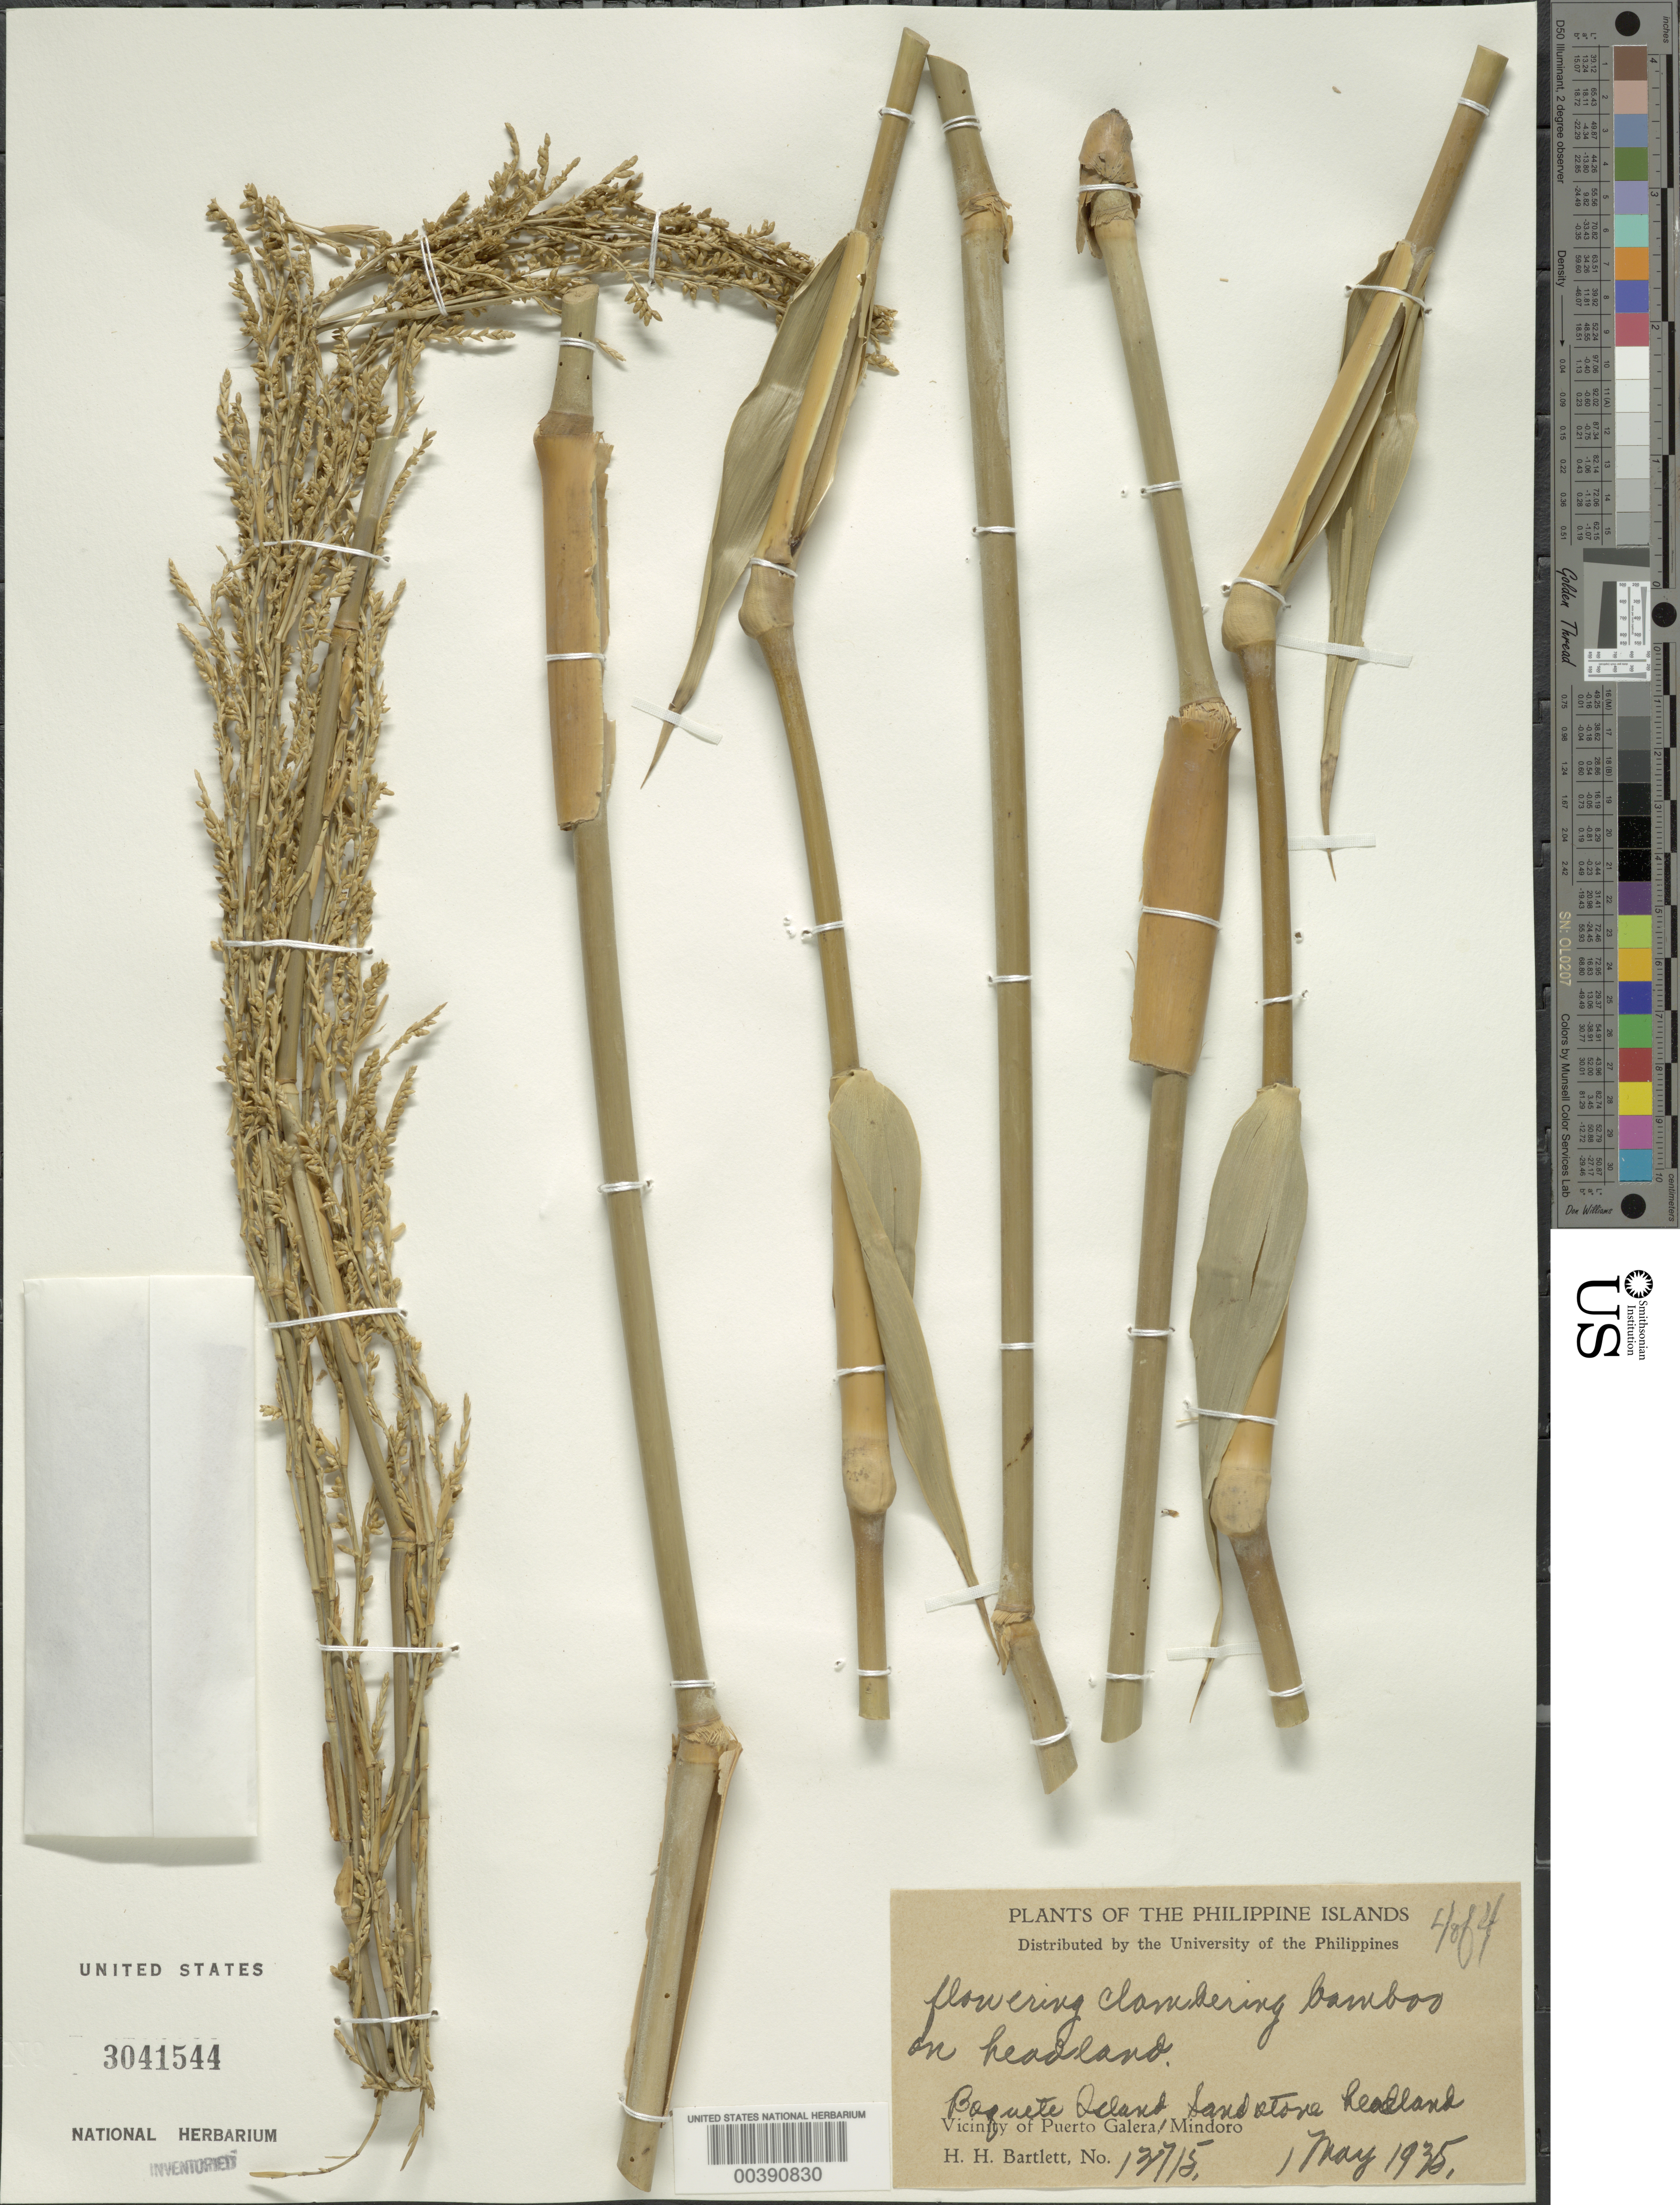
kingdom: Plantae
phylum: Tracheophyta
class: Liliopsida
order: Poales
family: Poaceae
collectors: H. H. Bartlett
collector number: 13715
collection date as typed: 01 May 1935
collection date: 1935-05-01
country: Philippines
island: Mindoro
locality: Puerto galera, boquete i.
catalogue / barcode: US 3041544